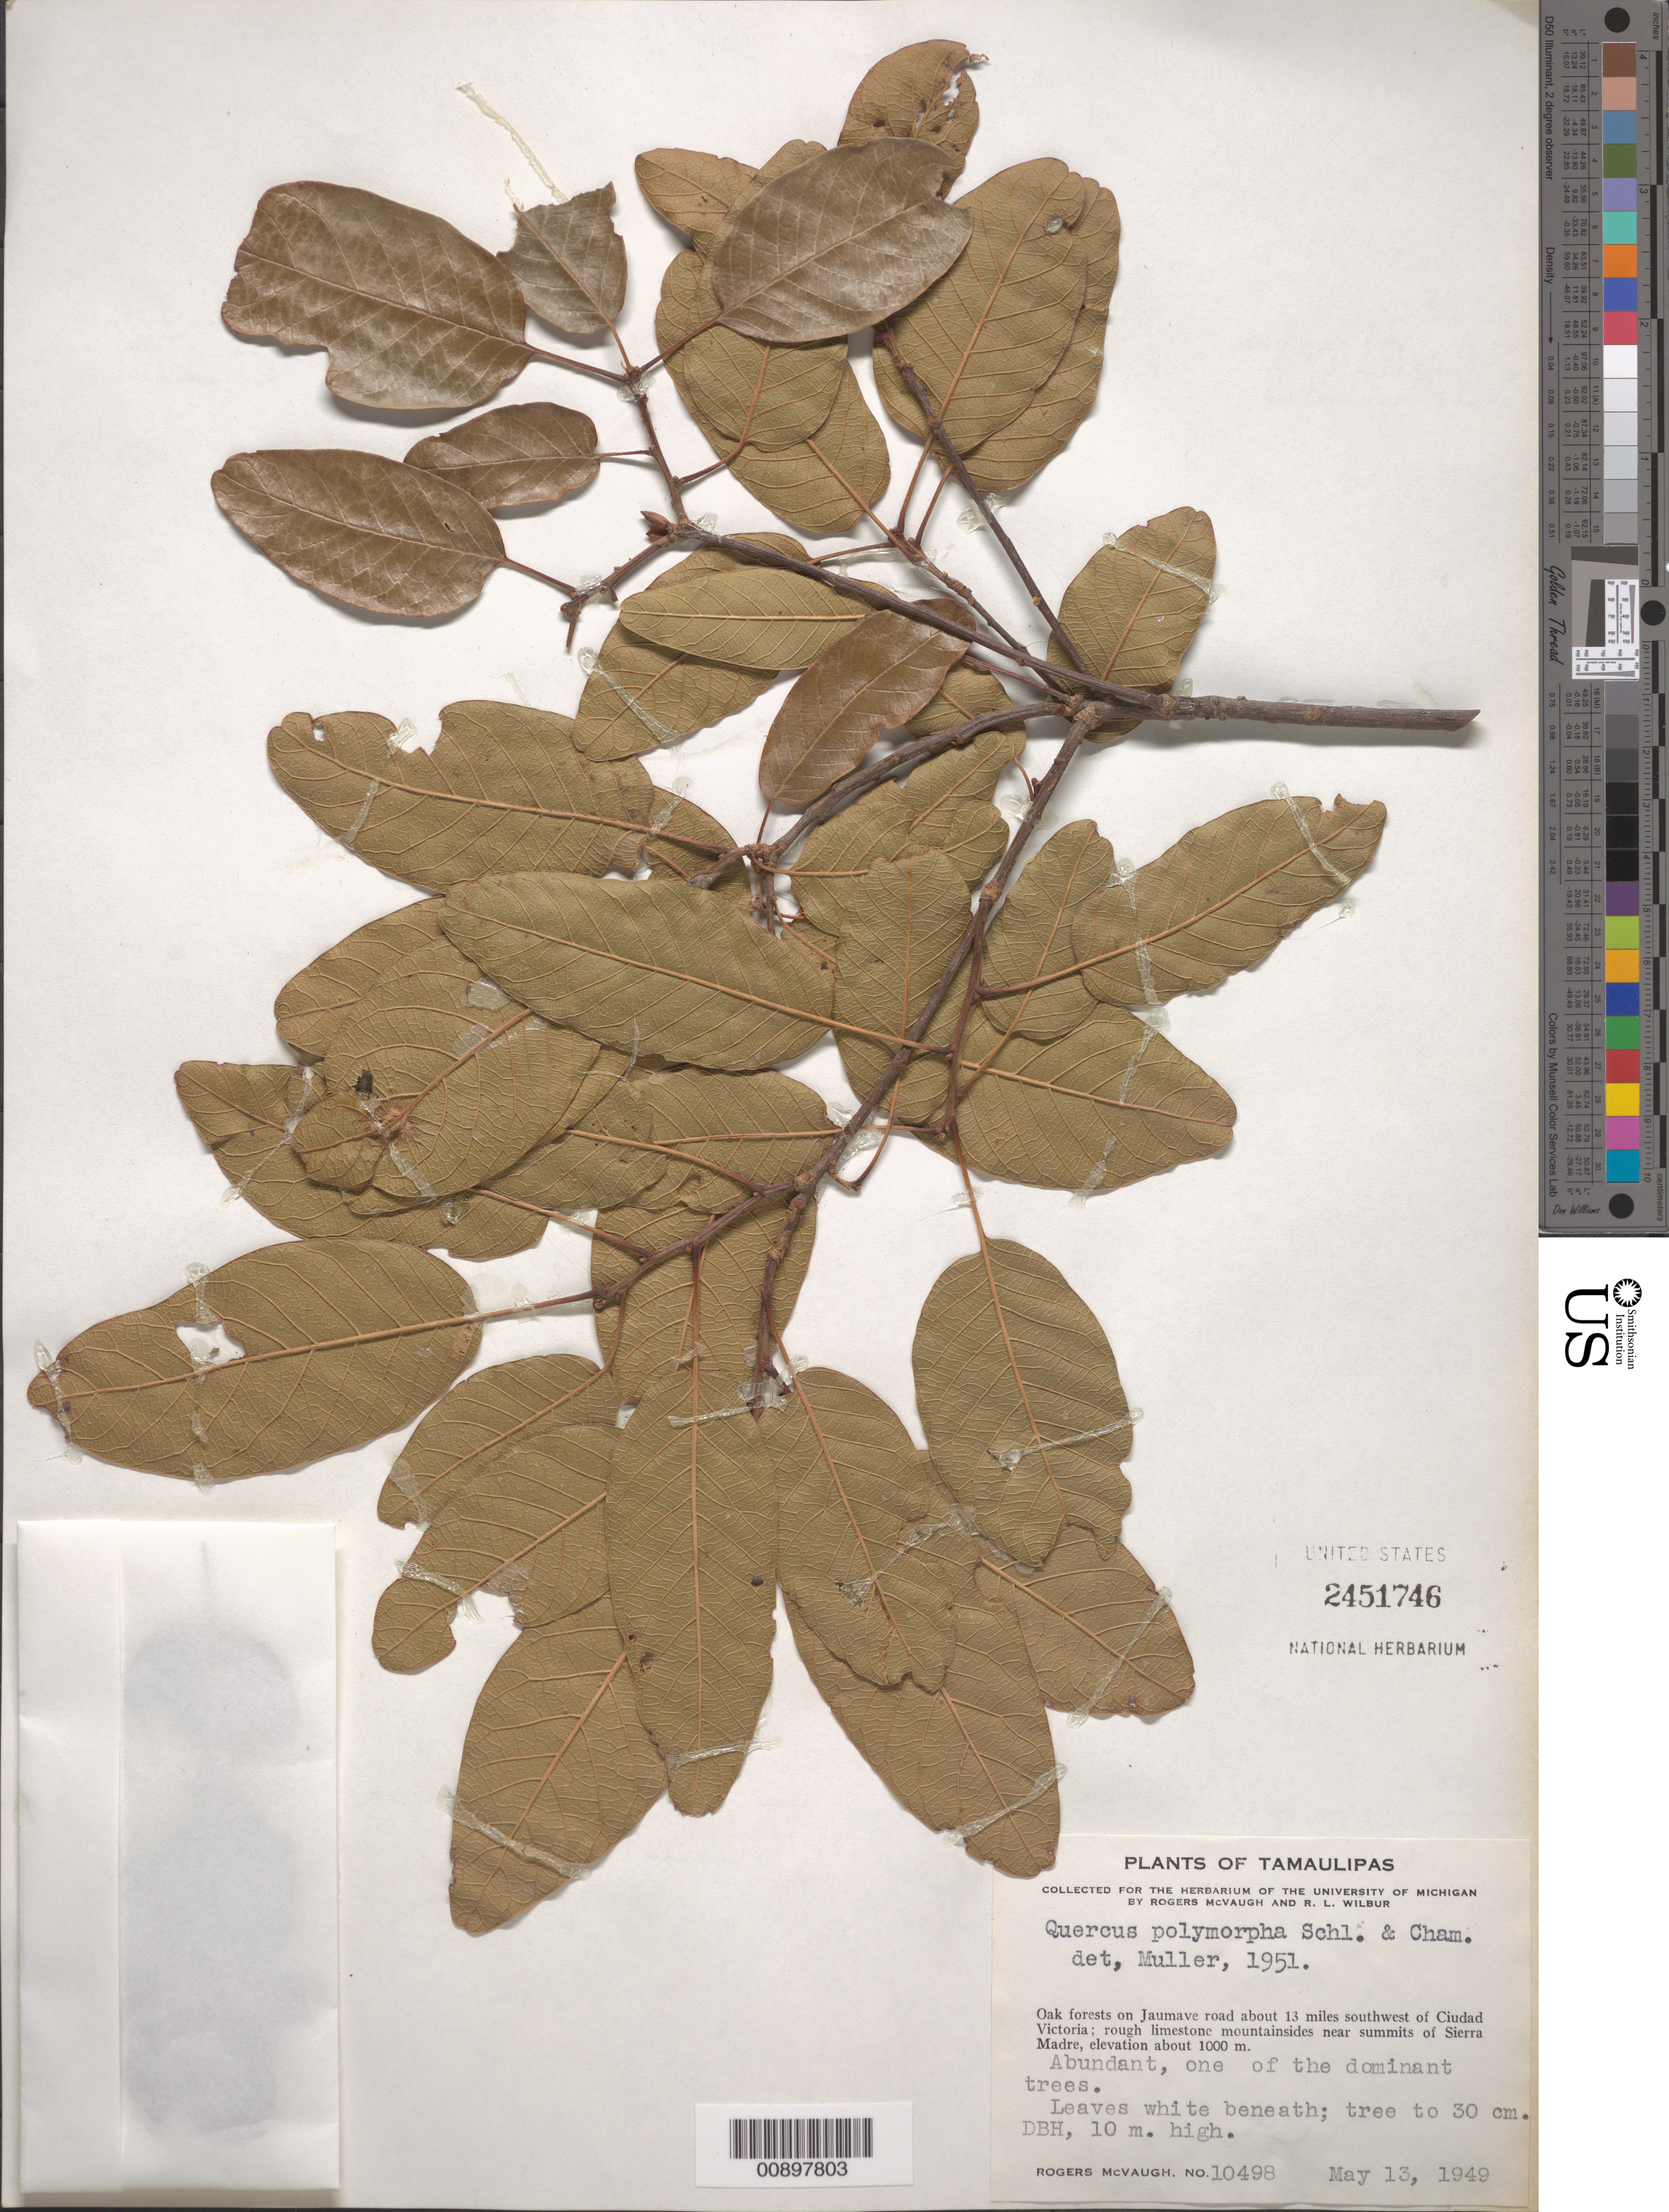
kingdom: Plantae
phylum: Tracheophyta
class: Magnoliopsida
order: Fagales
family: Fagaceae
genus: Quercus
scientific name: Quercus polymorpha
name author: Schltdl. & Cham.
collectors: R. McVaugh & R. L. Wilbur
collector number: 10498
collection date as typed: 13 May 1949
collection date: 1949-05-13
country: Mexico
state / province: Tamaulipas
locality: Oak forests on Jaumave road about 13 miles southwest of Ciudad Victoria; rough mountainsides near summits of Sierra Madre.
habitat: Rough mountainsides near summits of Sierra.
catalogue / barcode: US 2451746